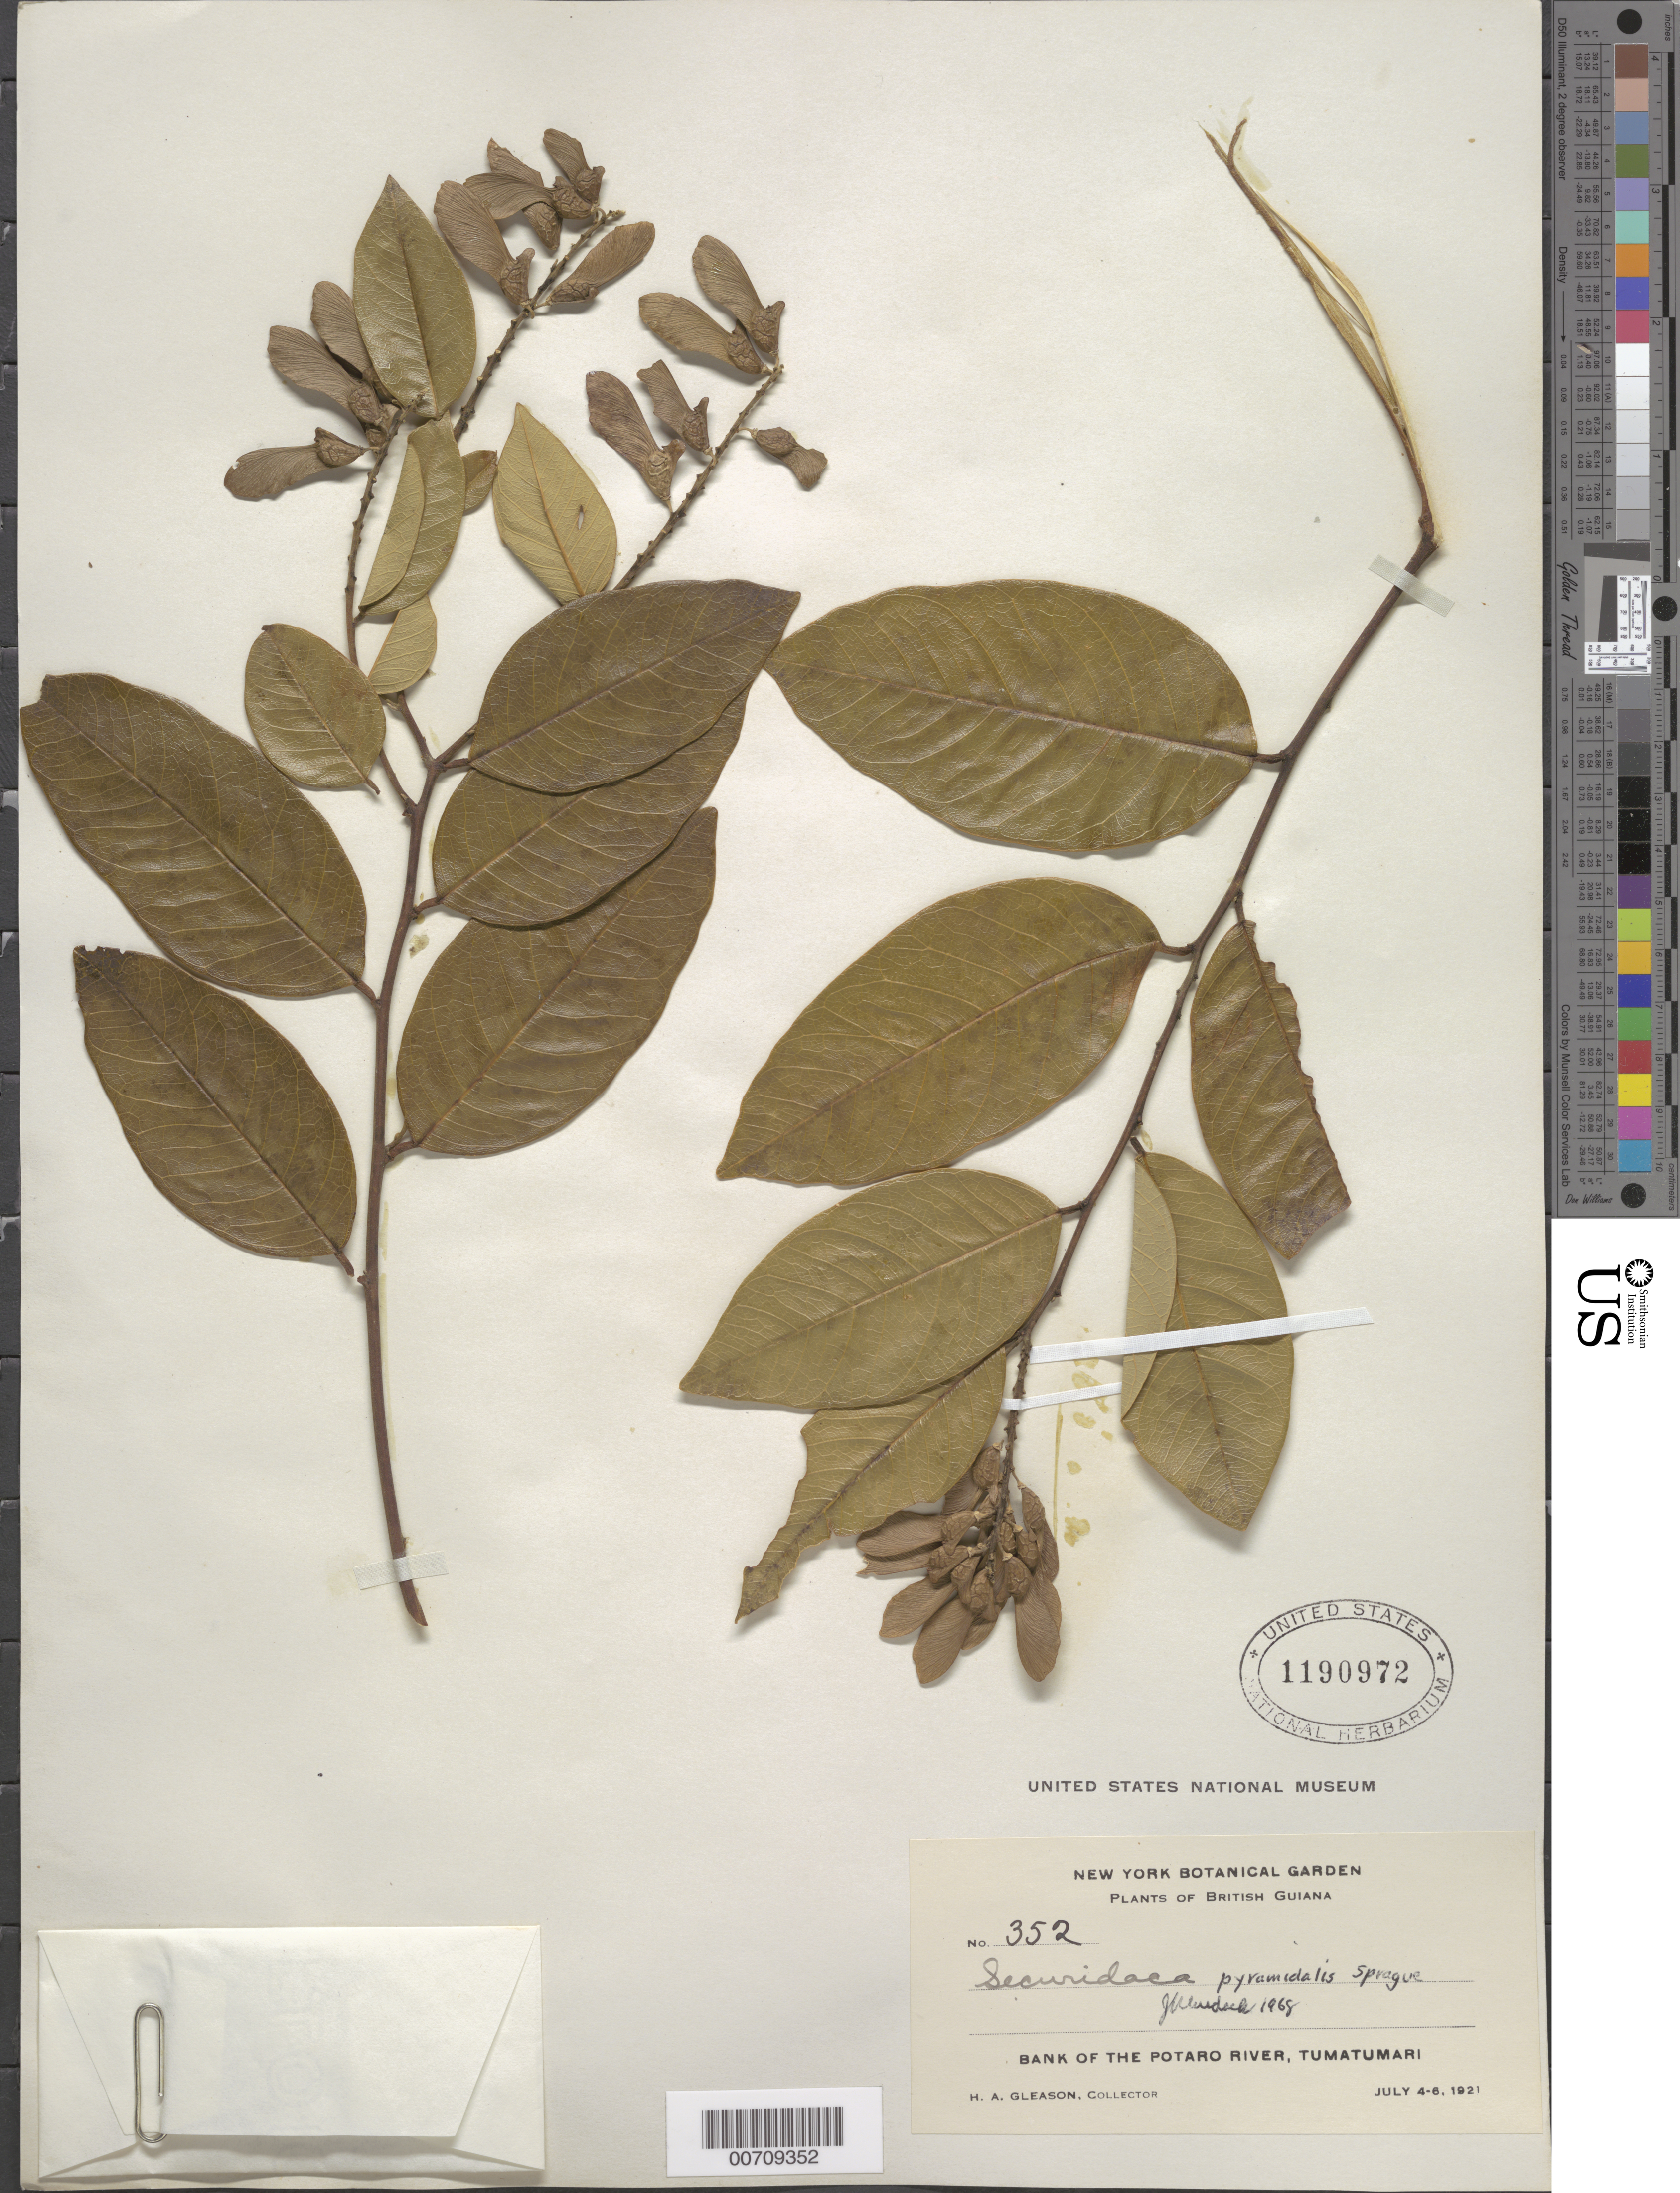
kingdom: Plantae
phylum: Tracheophyta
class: Magnoliopsida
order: Fabales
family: Polygalaceae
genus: Securidaca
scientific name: Securidaca pyramidalis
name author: Sprague ex Sandwith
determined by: Wurdack, John J., (US), US (UNITED STATES)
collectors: H. A. Gleason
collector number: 351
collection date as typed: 4-Jul-21 to 6-Jul-21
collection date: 1921-07-04/1921-07-06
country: Guyana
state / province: Potaro-Siparuni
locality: Tumatumari Village, Potaro R.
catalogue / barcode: US 1190971